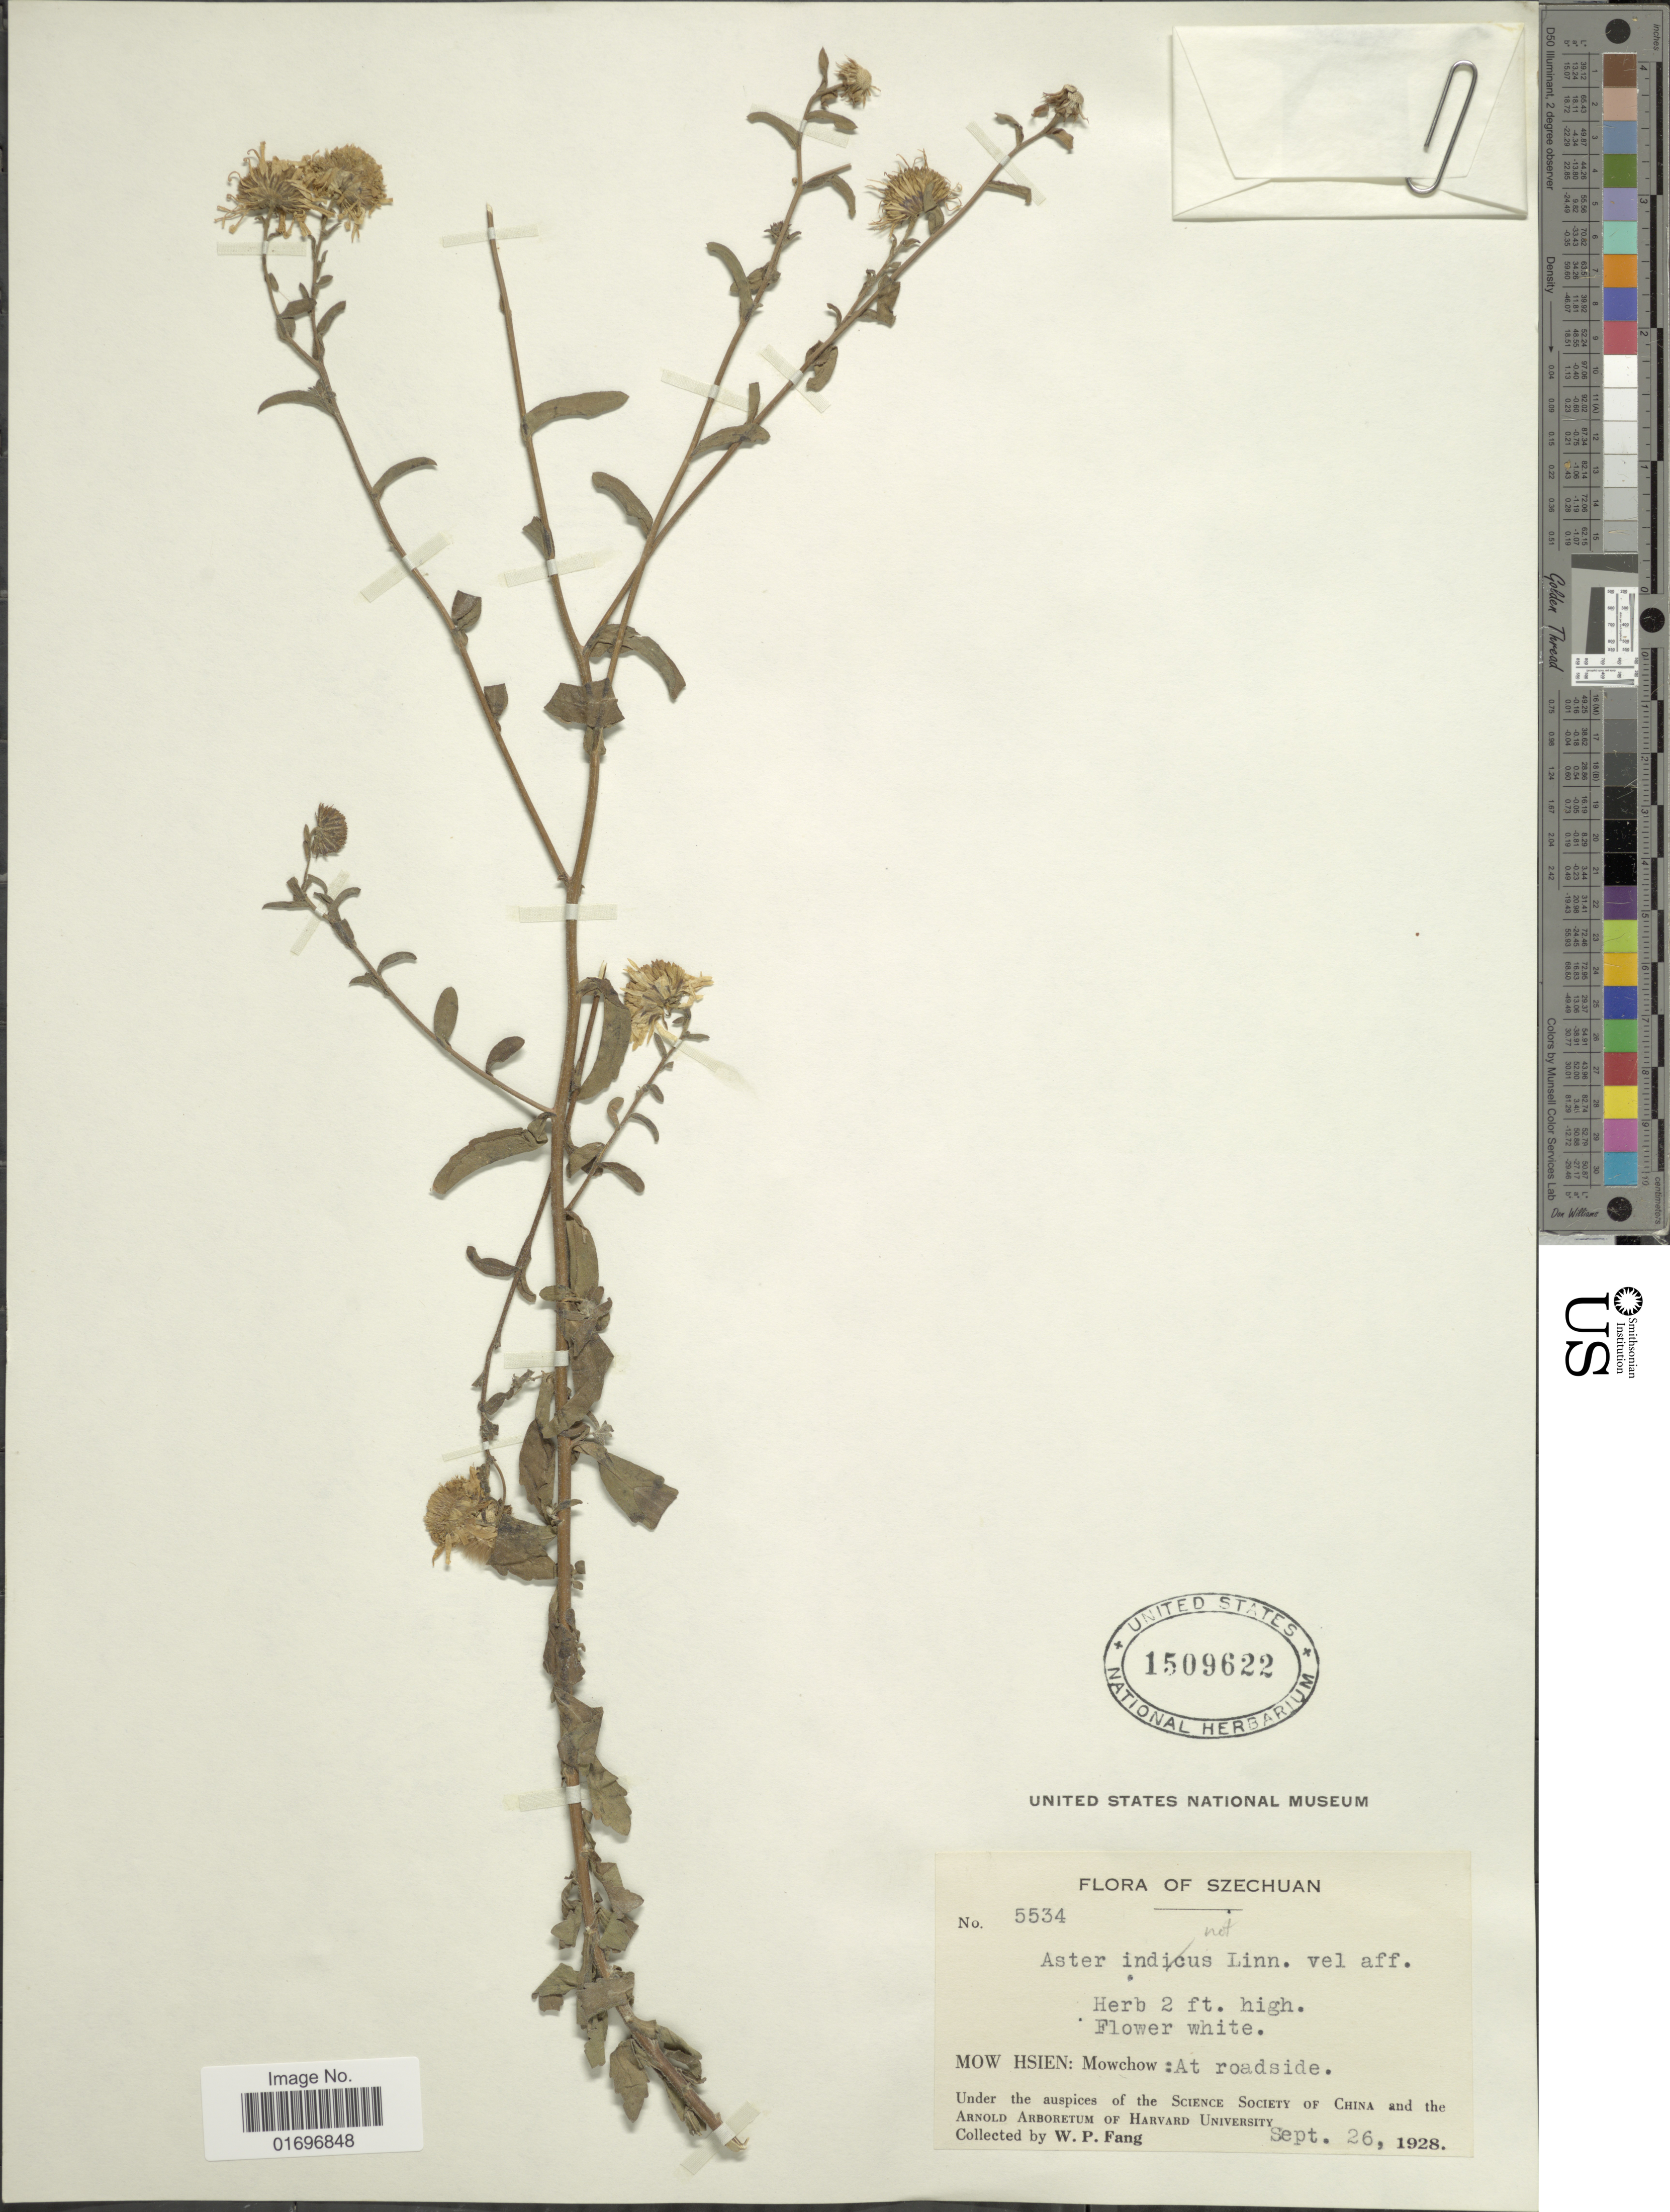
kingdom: Plantae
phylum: Tracheophyta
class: Magnoliopsida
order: Asterales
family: Asteraceae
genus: Aster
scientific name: Aster sp.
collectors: W. P. Fang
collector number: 5534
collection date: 1928-09-26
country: China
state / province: Sichuan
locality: Szechuan. Mow Hsien: Mowchow: At roadside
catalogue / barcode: US 1509622